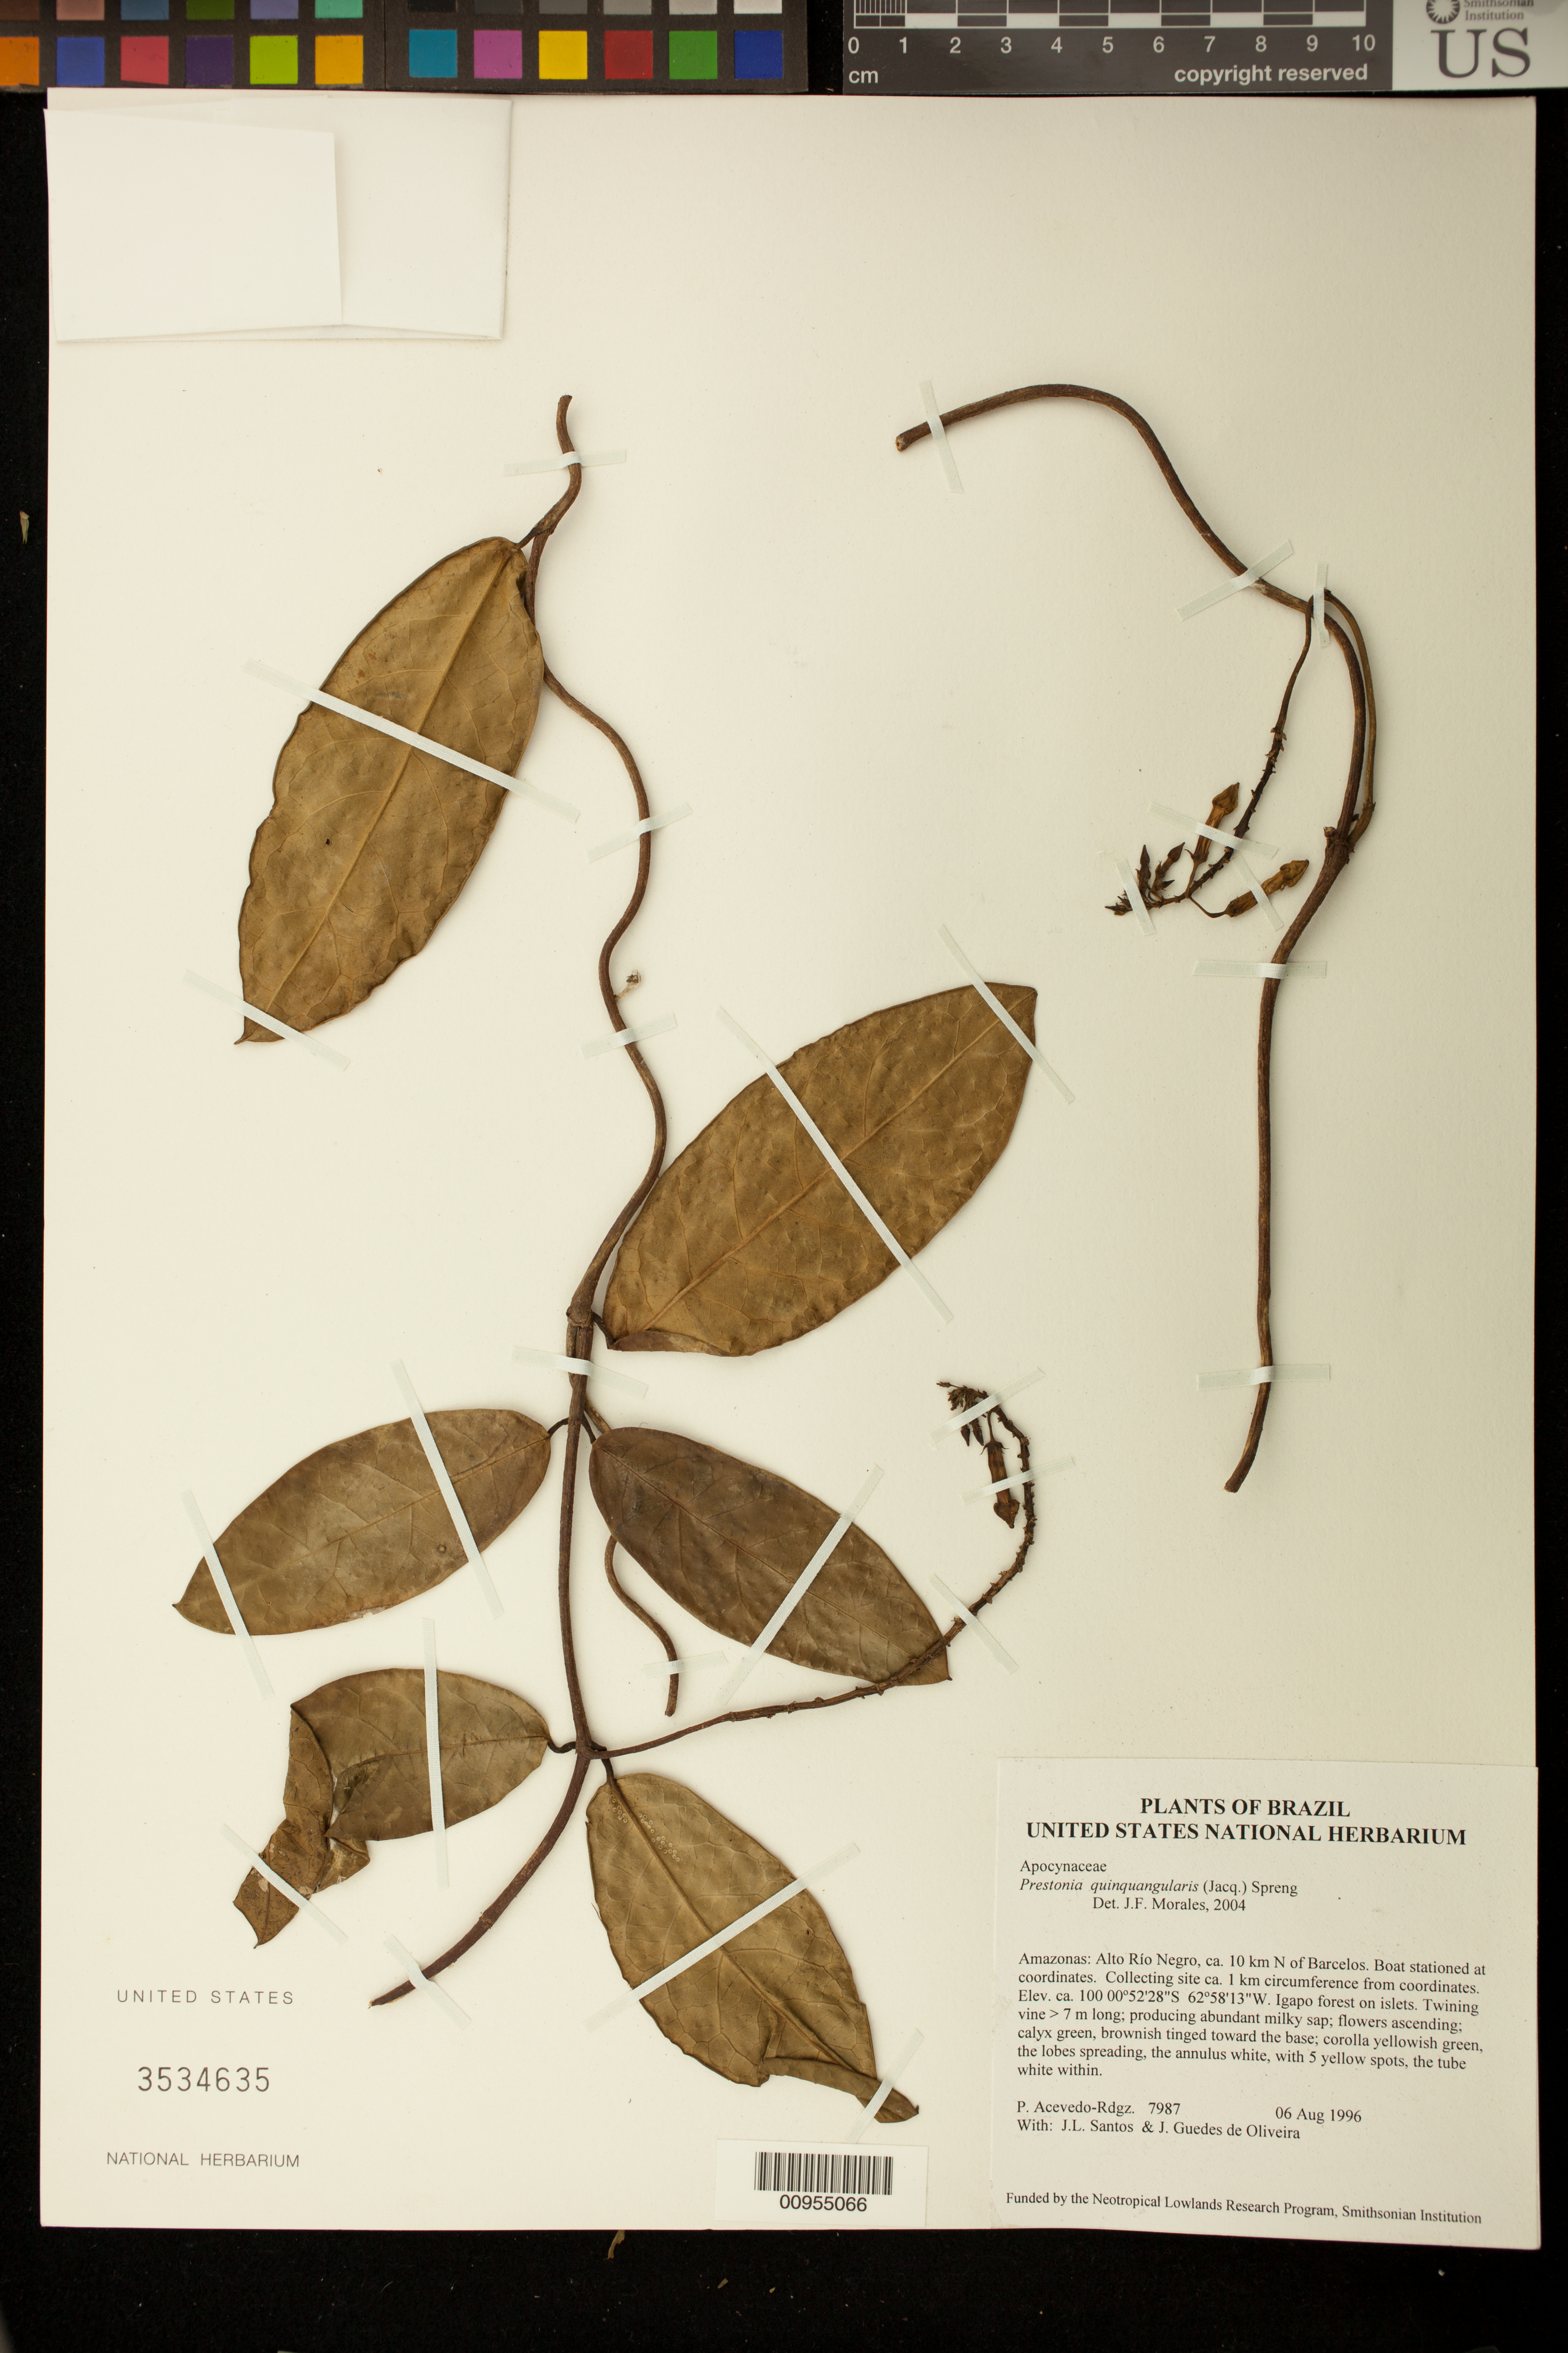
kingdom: Plantae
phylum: Tracheophyta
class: Magnoliopsida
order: Gentianales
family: Apocynaceae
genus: Prestonia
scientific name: Prestonia quinquangularis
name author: (Jacq.) Spreng.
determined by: Morales, J. F.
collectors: P. Acevedo-Rodr., J. L. Santos & J. Guedes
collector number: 7987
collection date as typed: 06 Aug 1996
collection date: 1996-08-06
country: Brazil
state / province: Amazonas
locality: Amazonas: Alto Río Negro, ca. 10 km N of Barcelos. Boat stationed at coordinates. Collecting site ca. 1 km circumference from coordinates.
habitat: Igapo forest on islets.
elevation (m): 100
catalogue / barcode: US 3534635